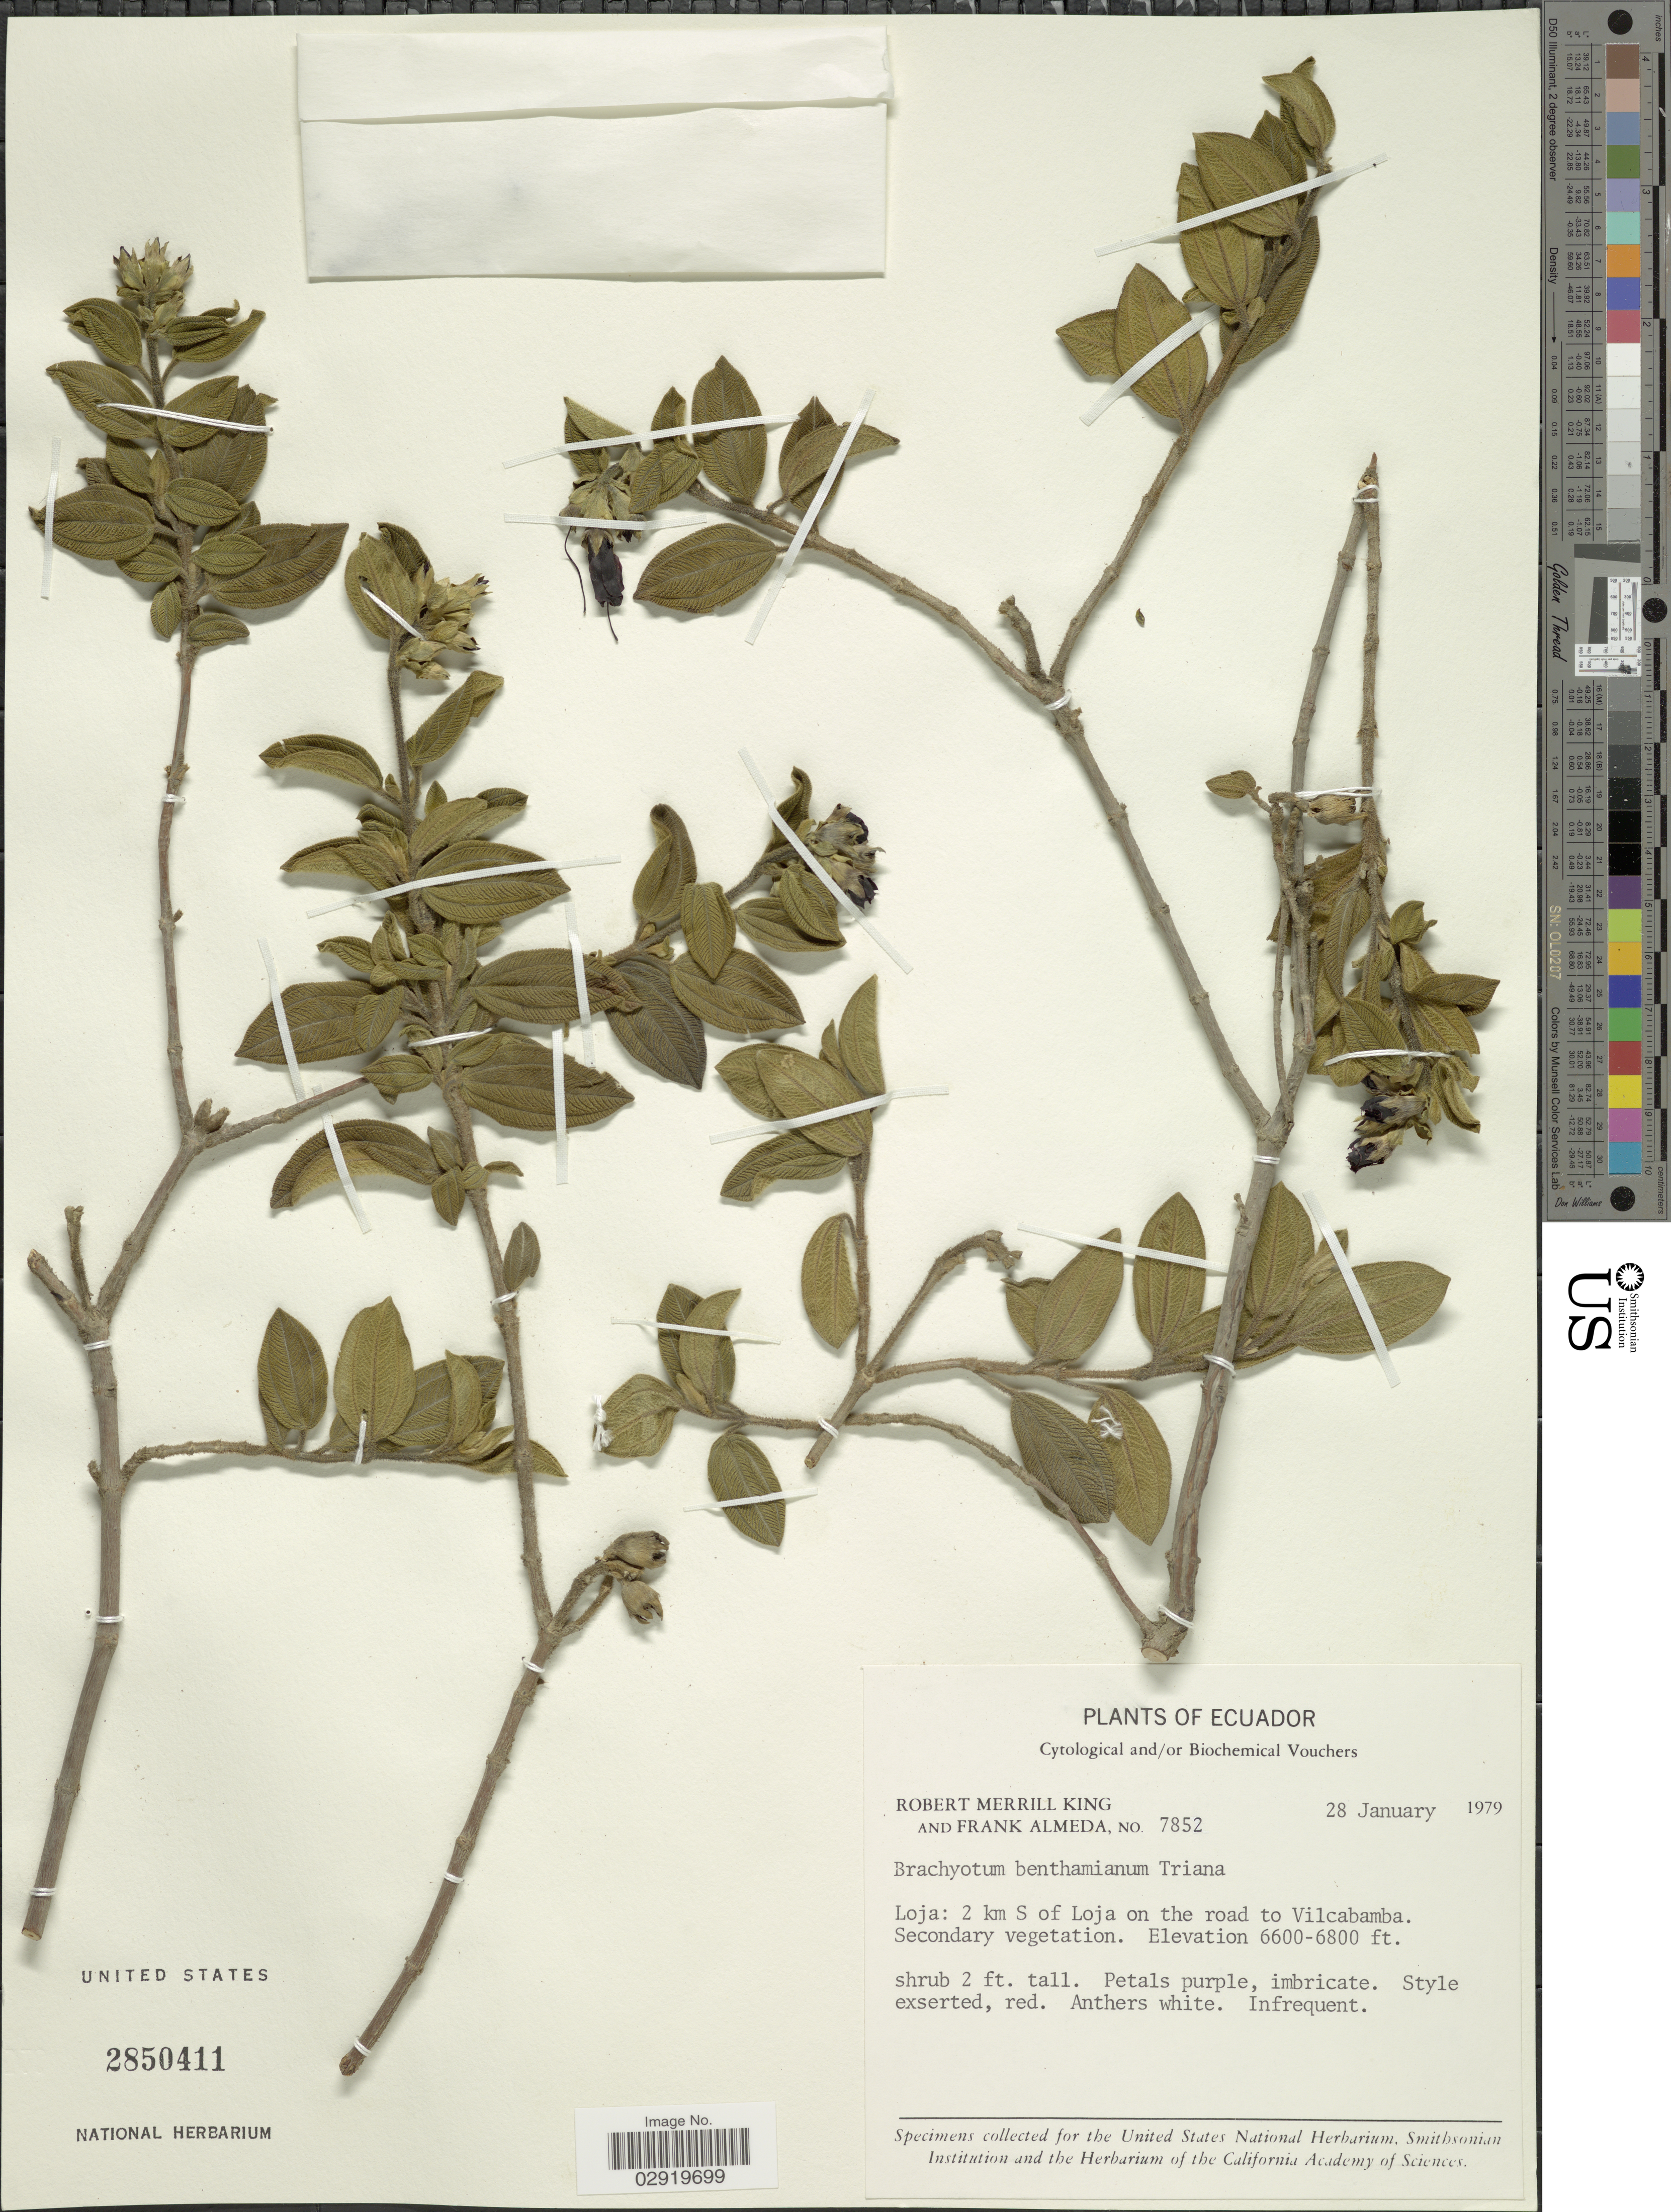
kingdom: Plantae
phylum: Tracheophyta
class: Magnoliopsida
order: Myrtales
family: Melastomataceae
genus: Brachyotum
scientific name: Brachyotum benthamianum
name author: Triana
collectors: R. M. King & F. Almeda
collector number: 7852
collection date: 1979-01-28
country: Ecuador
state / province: Loja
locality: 2 km S of Loja on the road to Vilcabamba.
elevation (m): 2012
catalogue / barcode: US 2850411